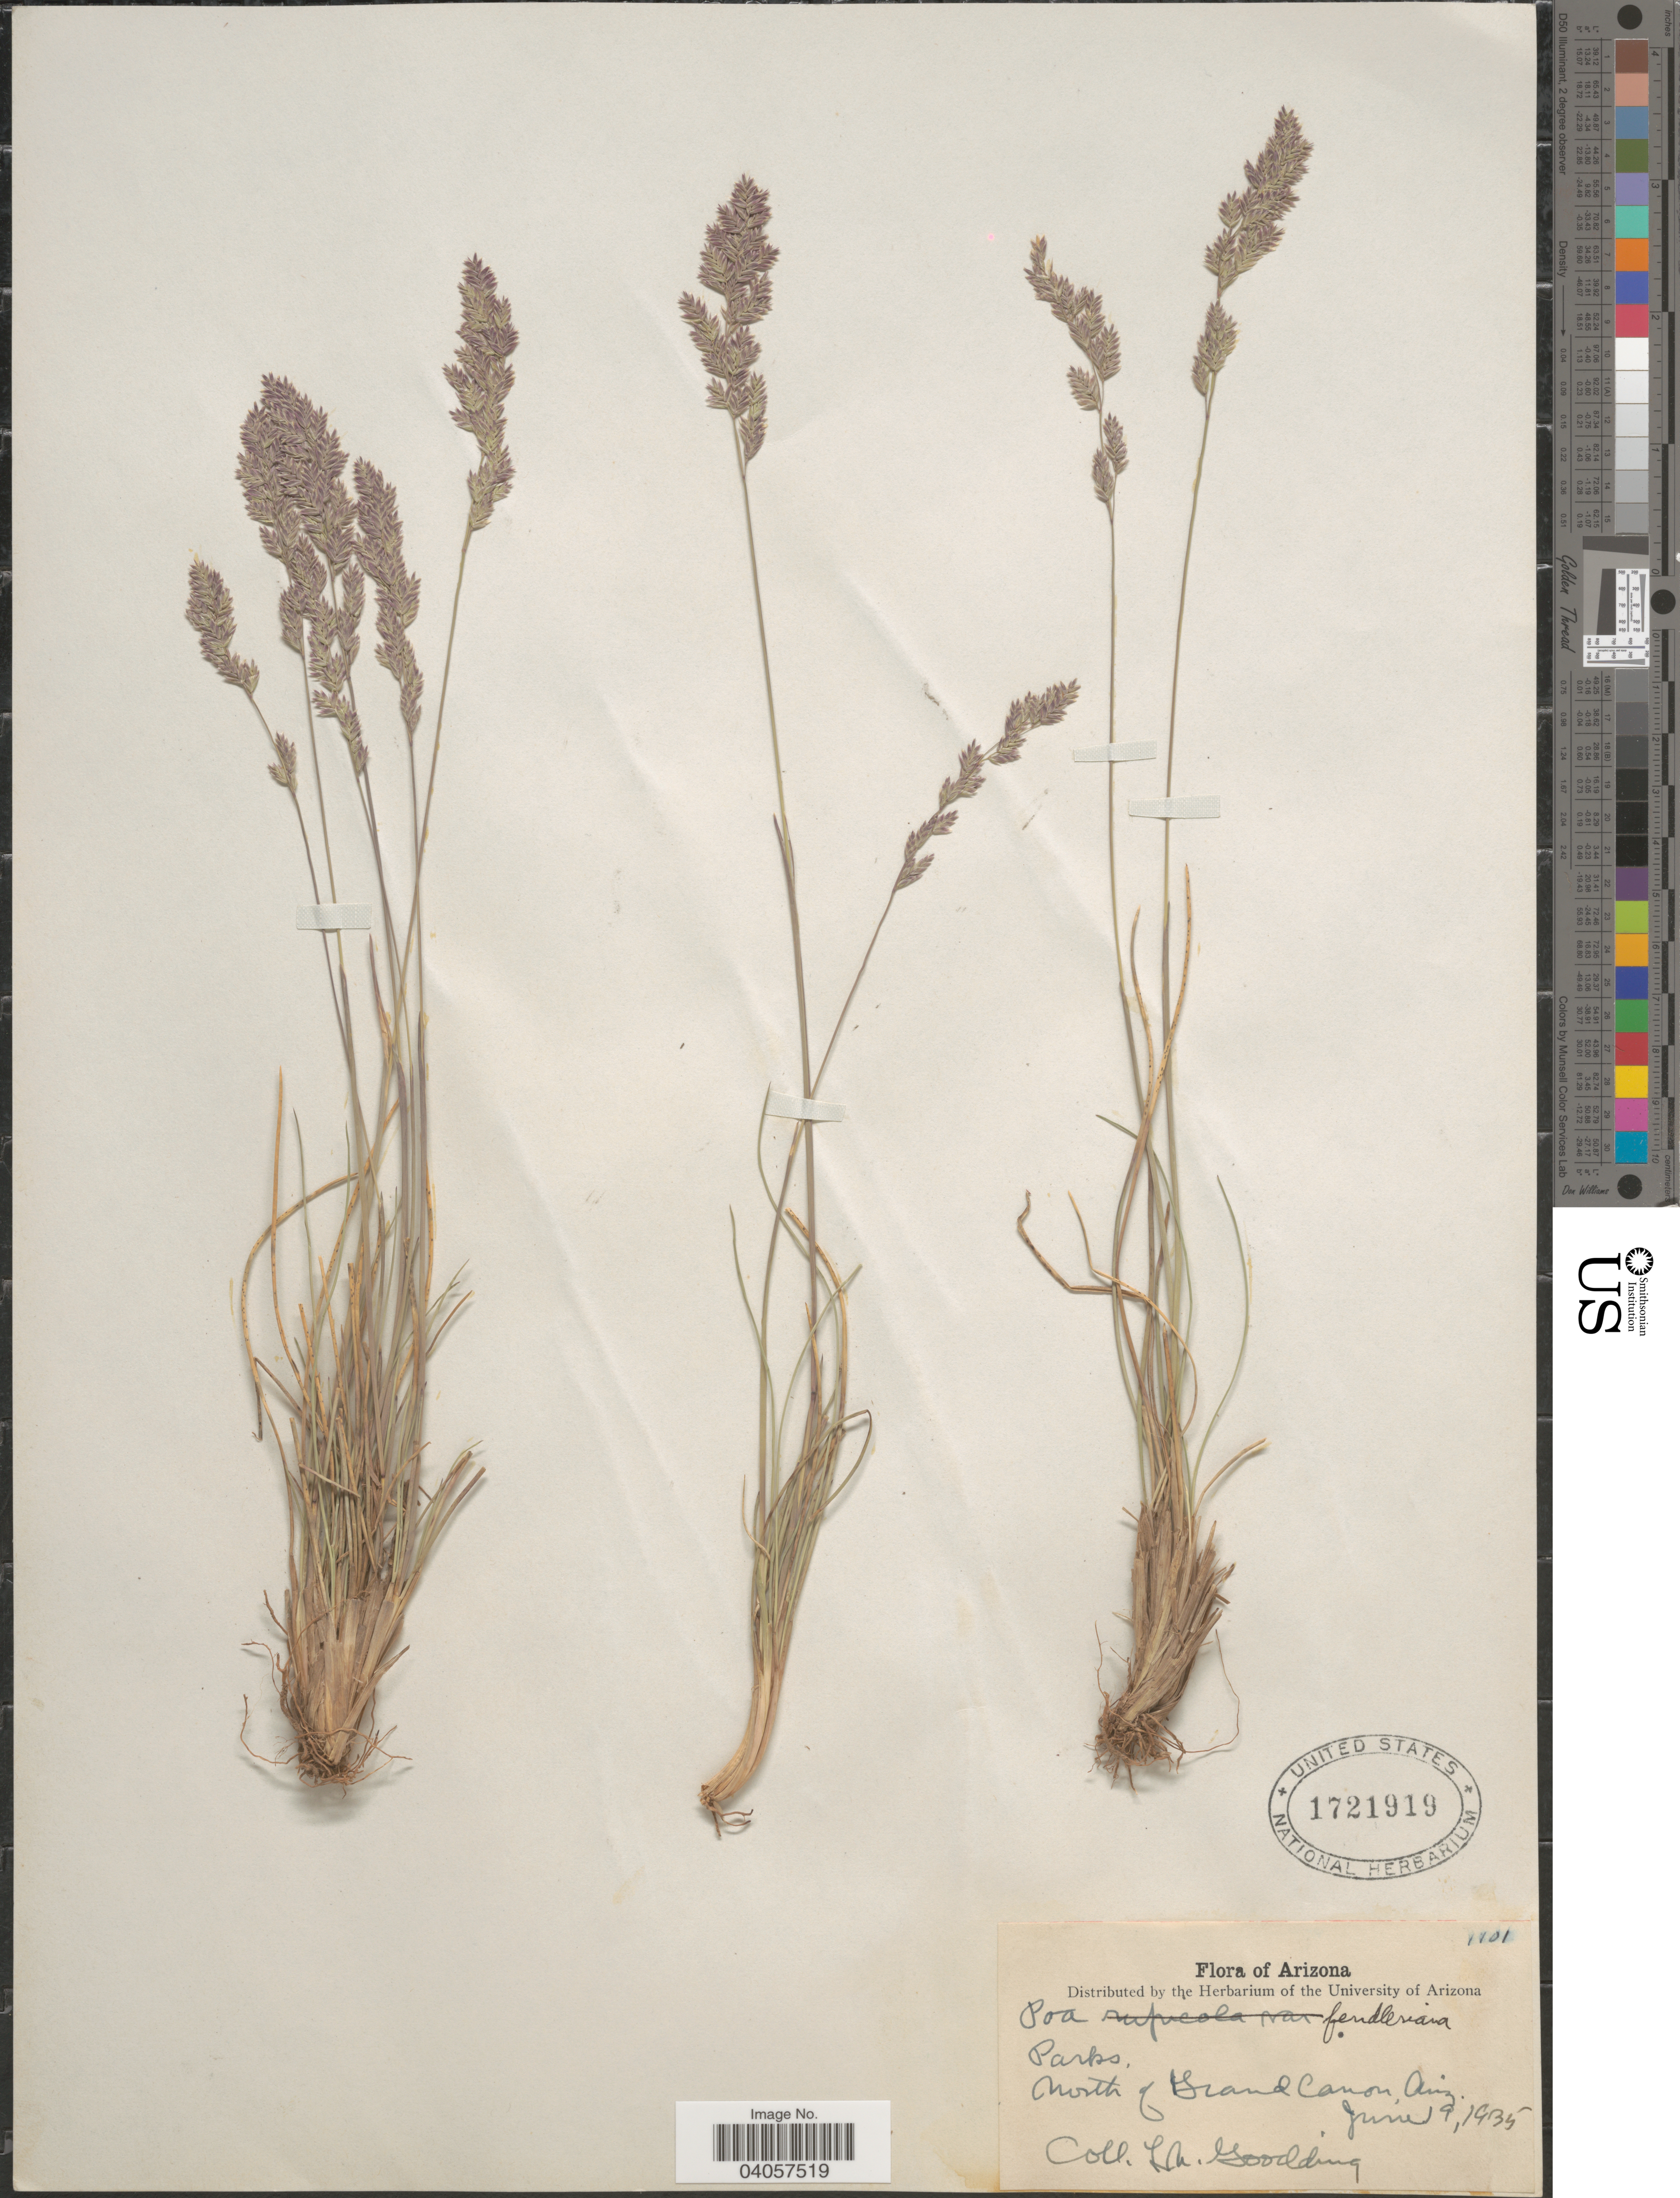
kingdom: Plantae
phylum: Tracheophyta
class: Liliopsida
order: Poales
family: Poaceae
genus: Poa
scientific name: Poa fendleriana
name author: (Steud.) Vasey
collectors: L. N. Goodding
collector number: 1101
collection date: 1935-06-09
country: United States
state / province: Arizona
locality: Parks, North of Grand Canyon.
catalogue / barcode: US 1721919